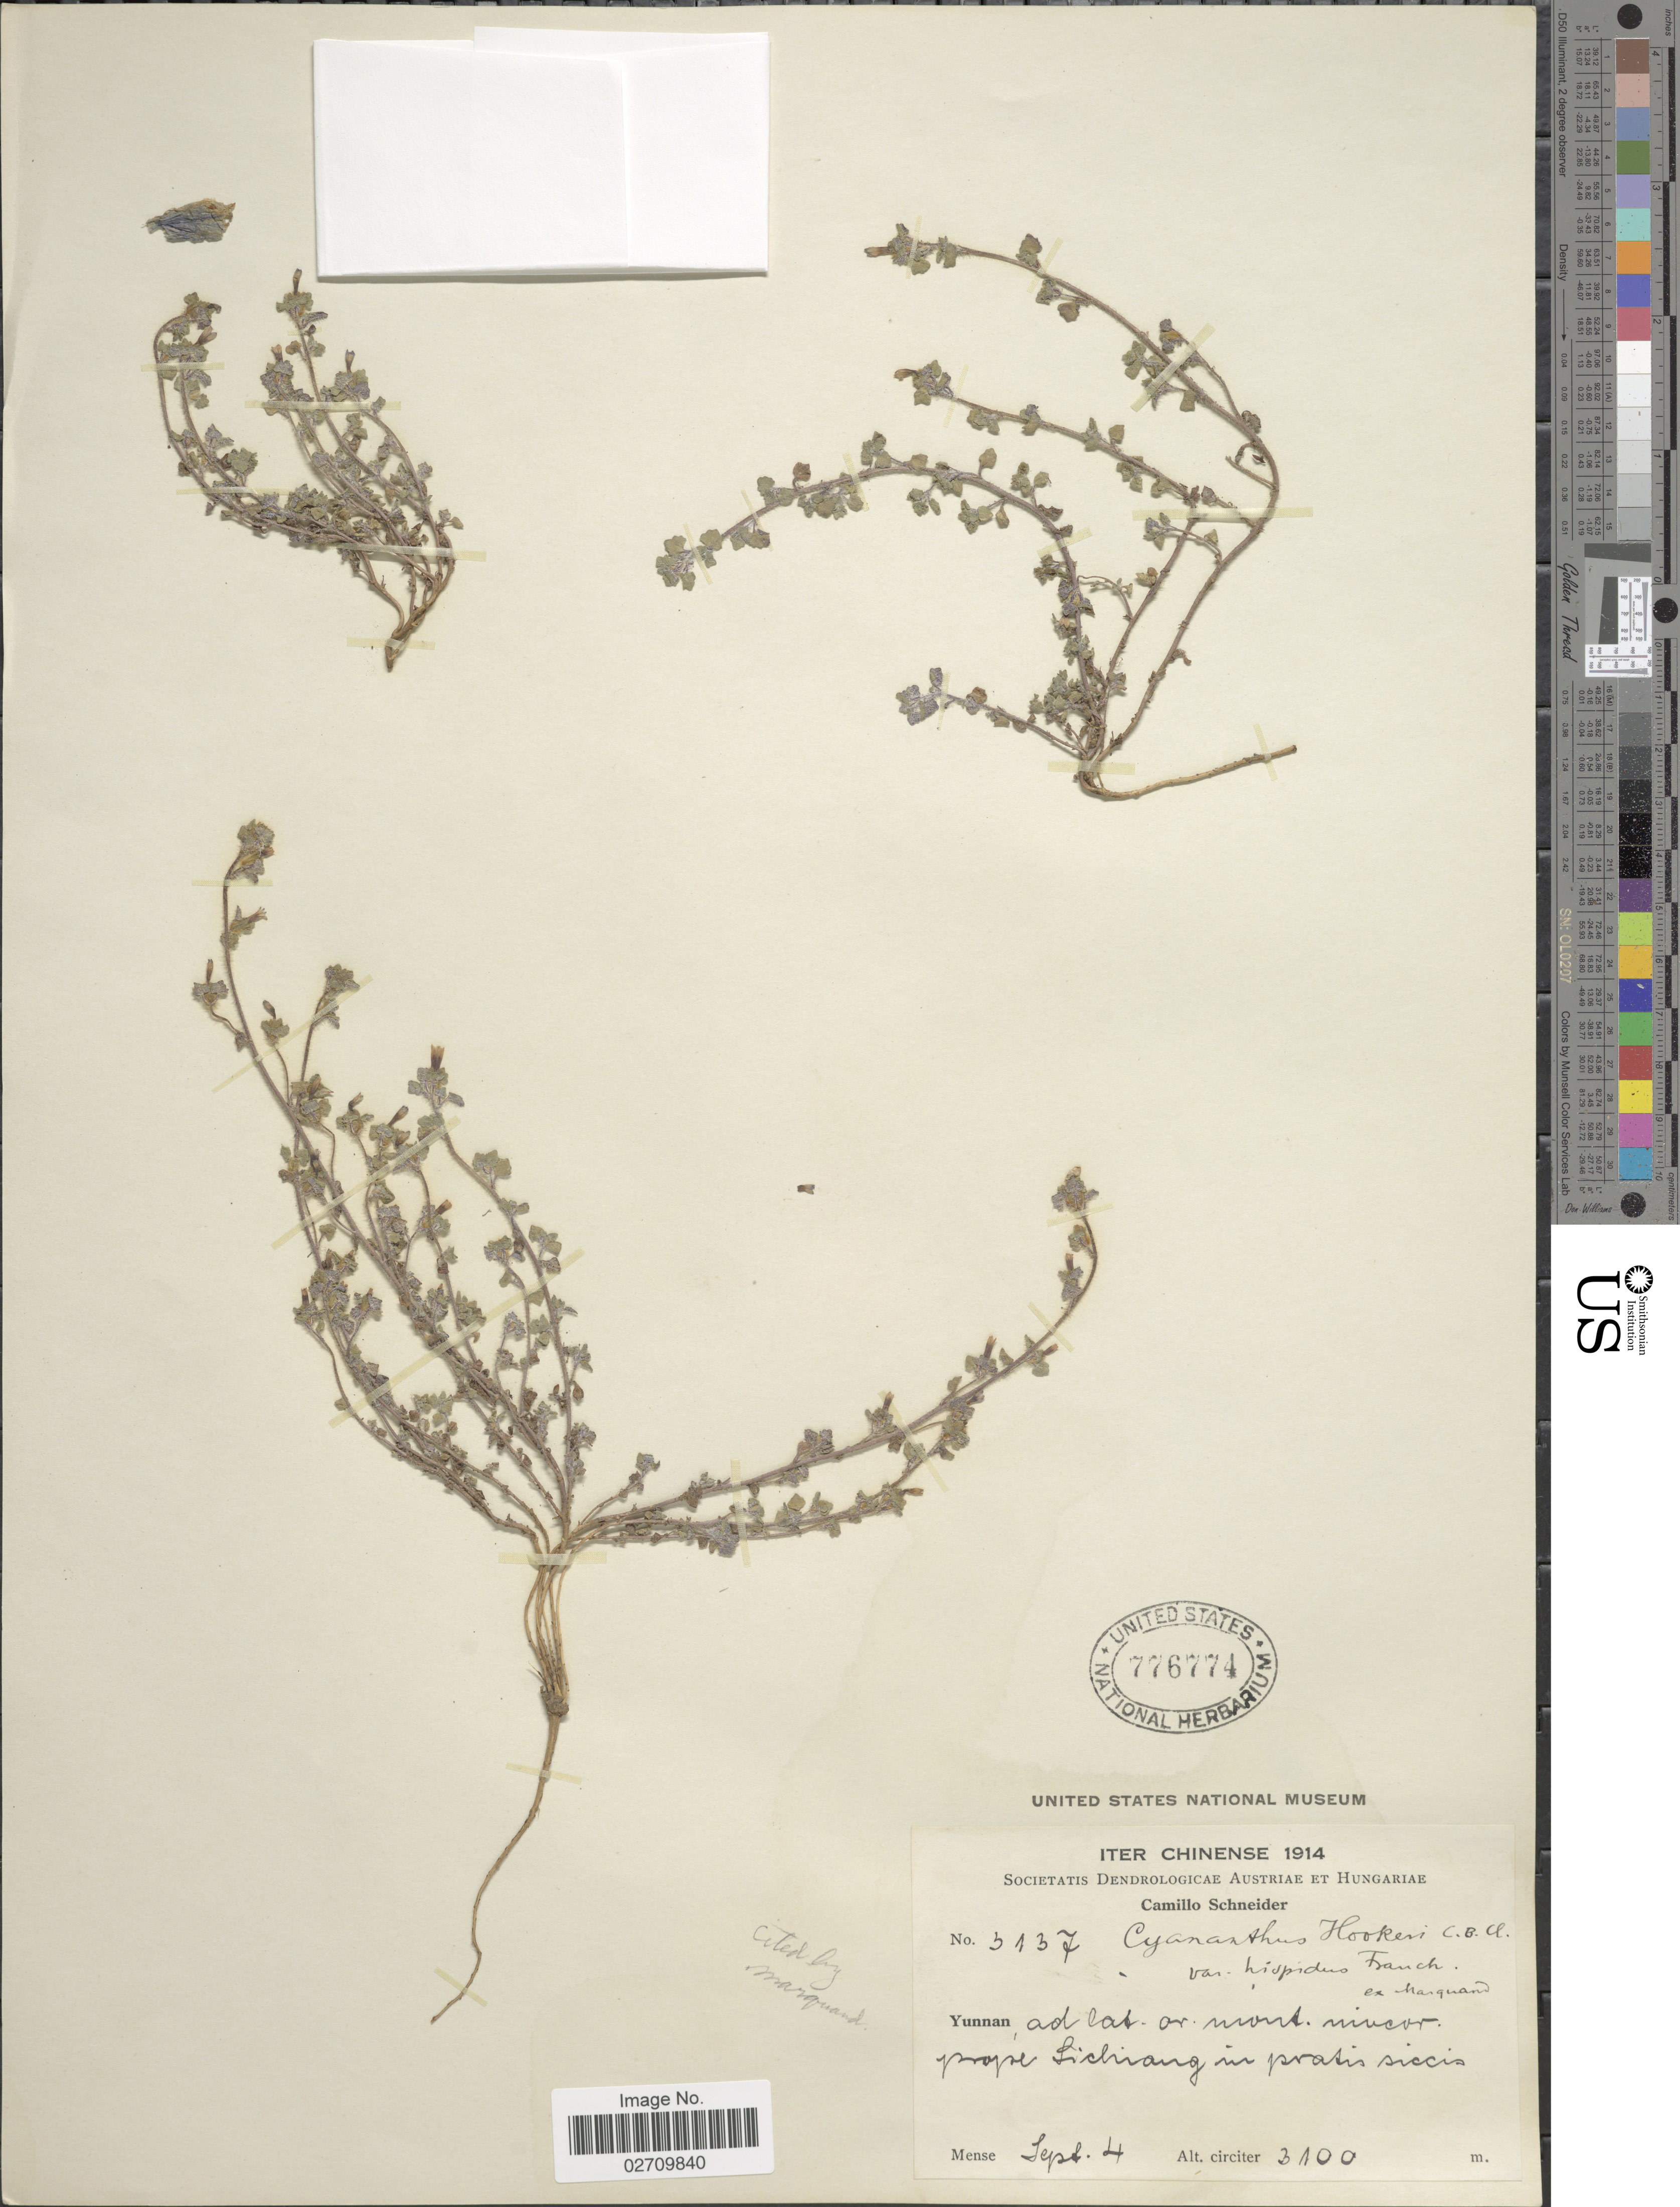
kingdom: Plantae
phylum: Tracheophyta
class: Magnoliopsida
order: Asterales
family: Campanulaceae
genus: Cyananthus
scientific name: Cyananthus hookeri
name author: C.B. Clarke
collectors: C. K. Schneider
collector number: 3137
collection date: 1914-09-04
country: China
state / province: Yunnan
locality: Ad lat. or mont nivcar. prope Lichiang in pratis siccis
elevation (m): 3100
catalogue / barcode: US 776774